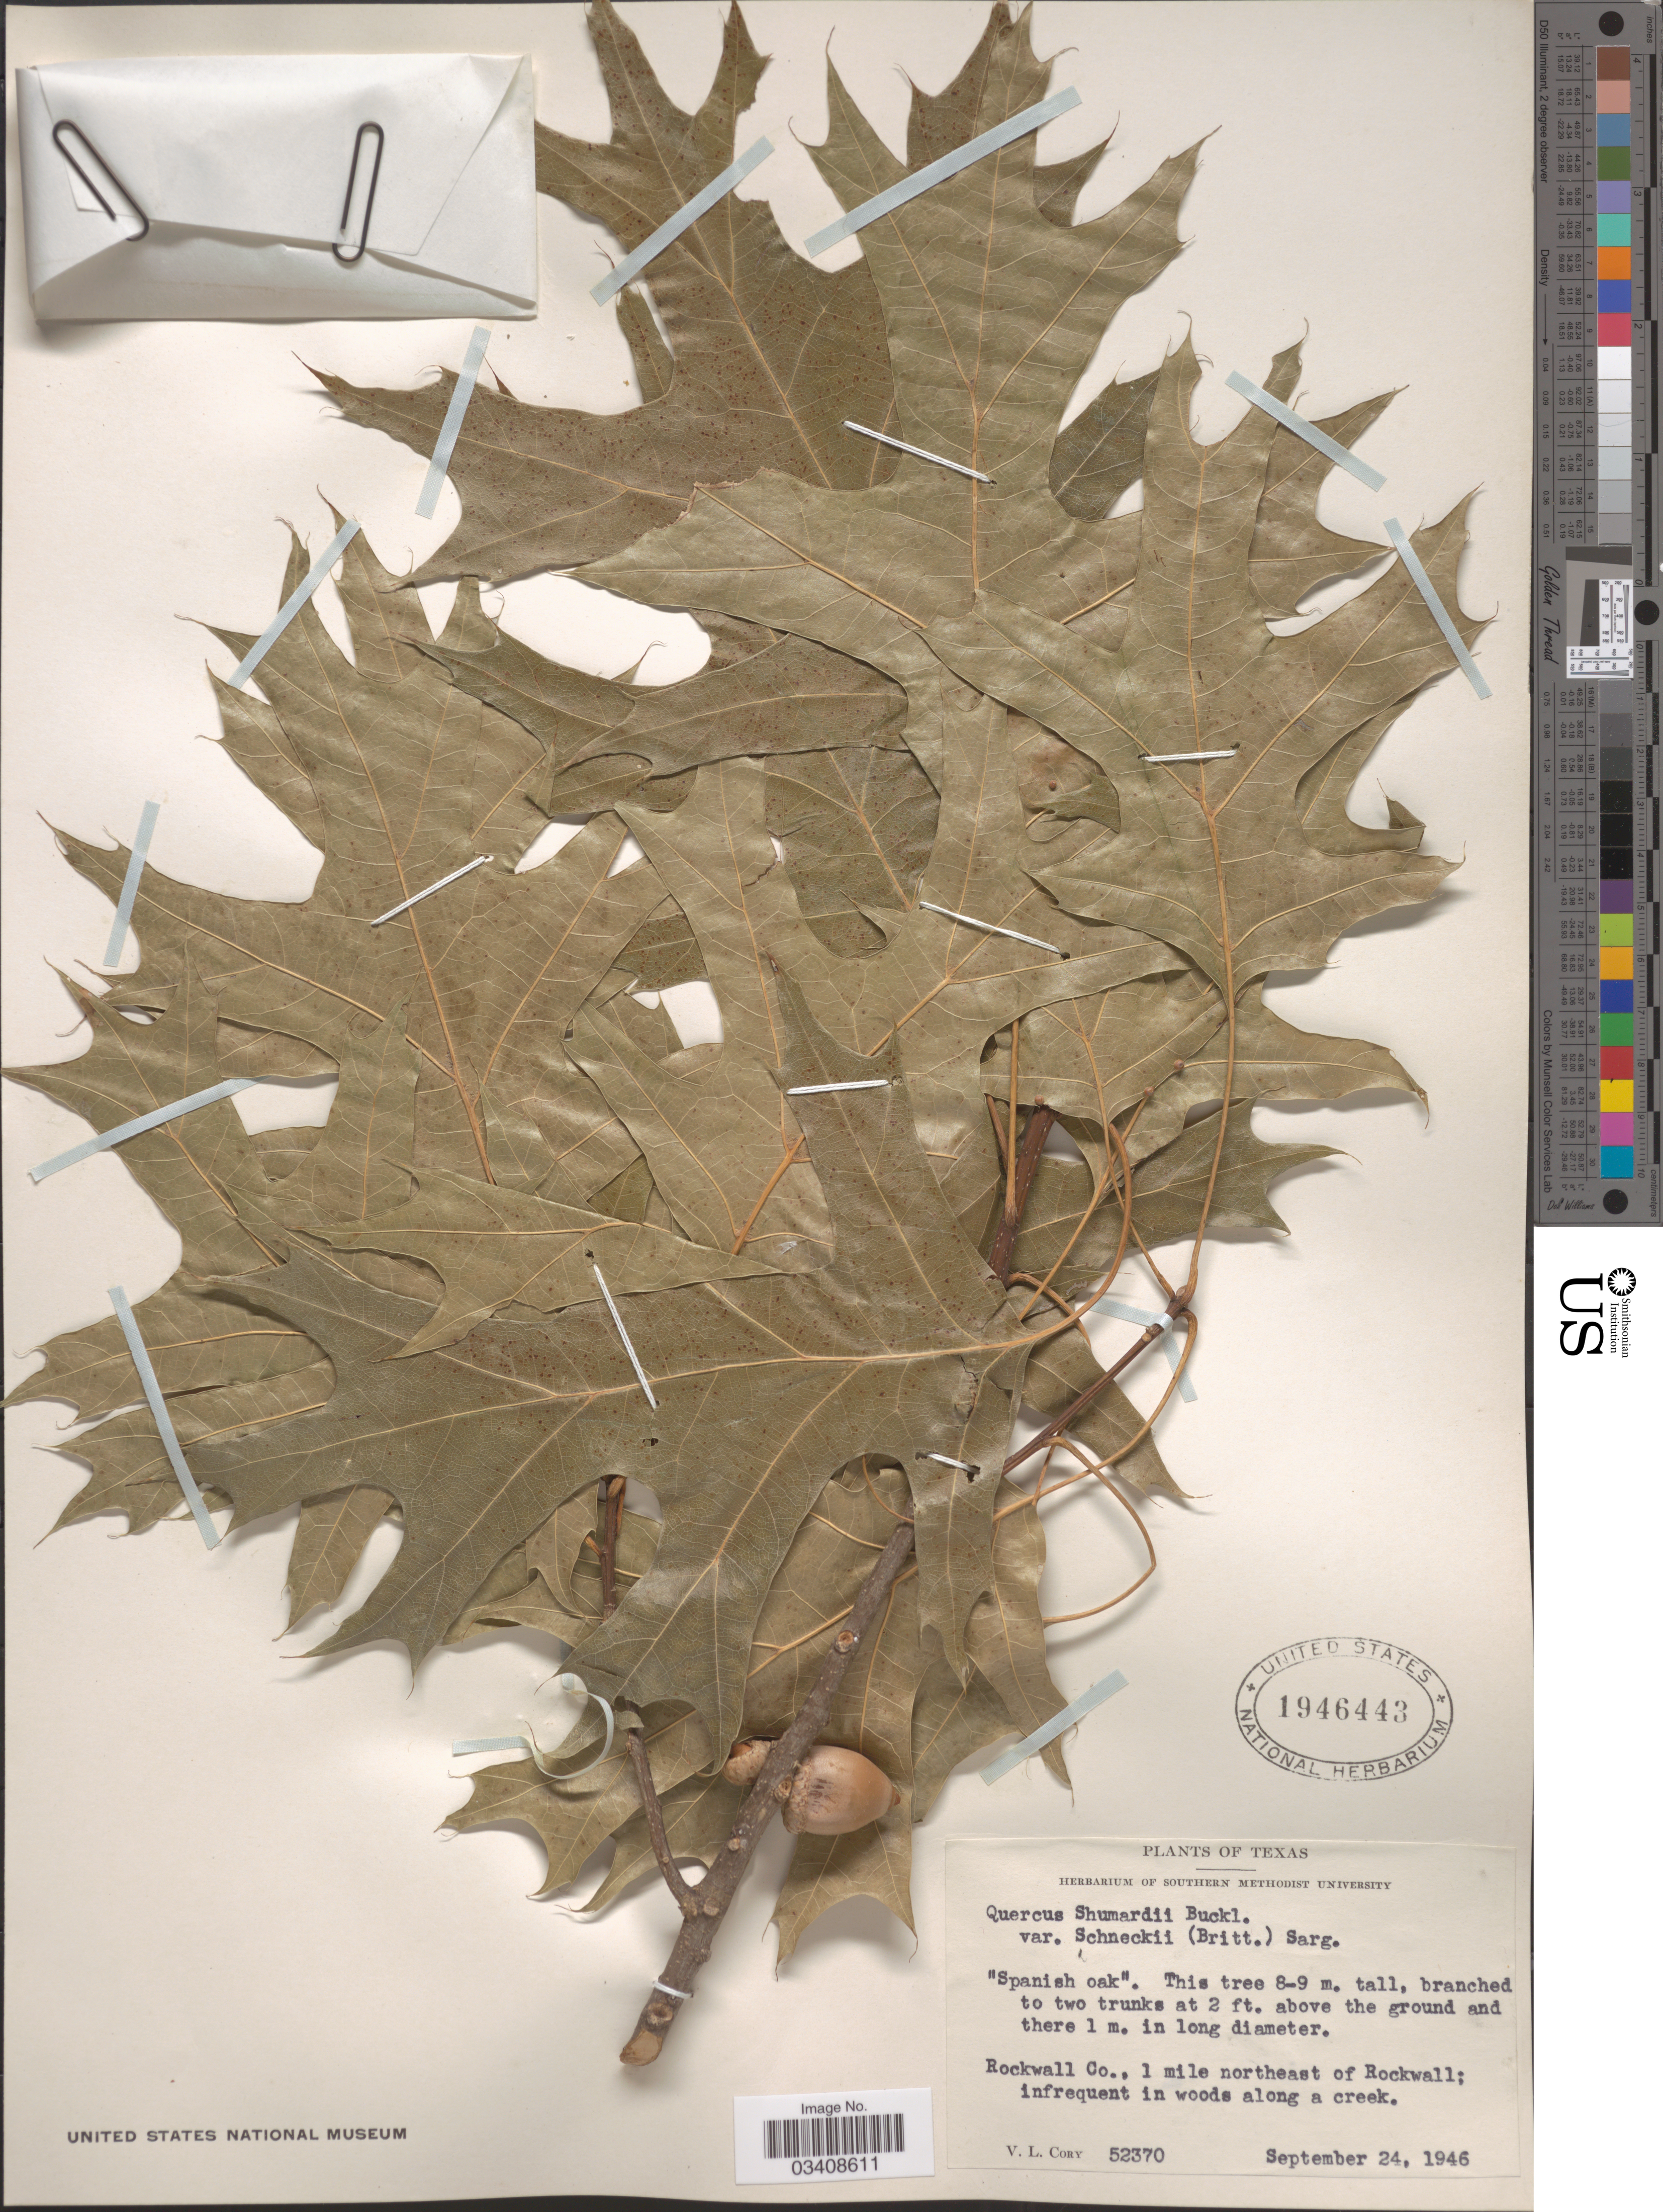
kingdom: Plantae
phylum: Tracheophyta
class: Magnoliopsida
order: Fagales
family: Fagaceae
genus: Quercus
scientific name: Quercus shumardii var. schneckii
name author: (Britton) Sarg.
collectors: V. Cory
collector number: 52370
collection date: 1946-09-24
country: United States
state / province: Texas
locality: Rockwall Co., 1 mile northeast of Rockwall.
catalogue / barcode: US 1946443